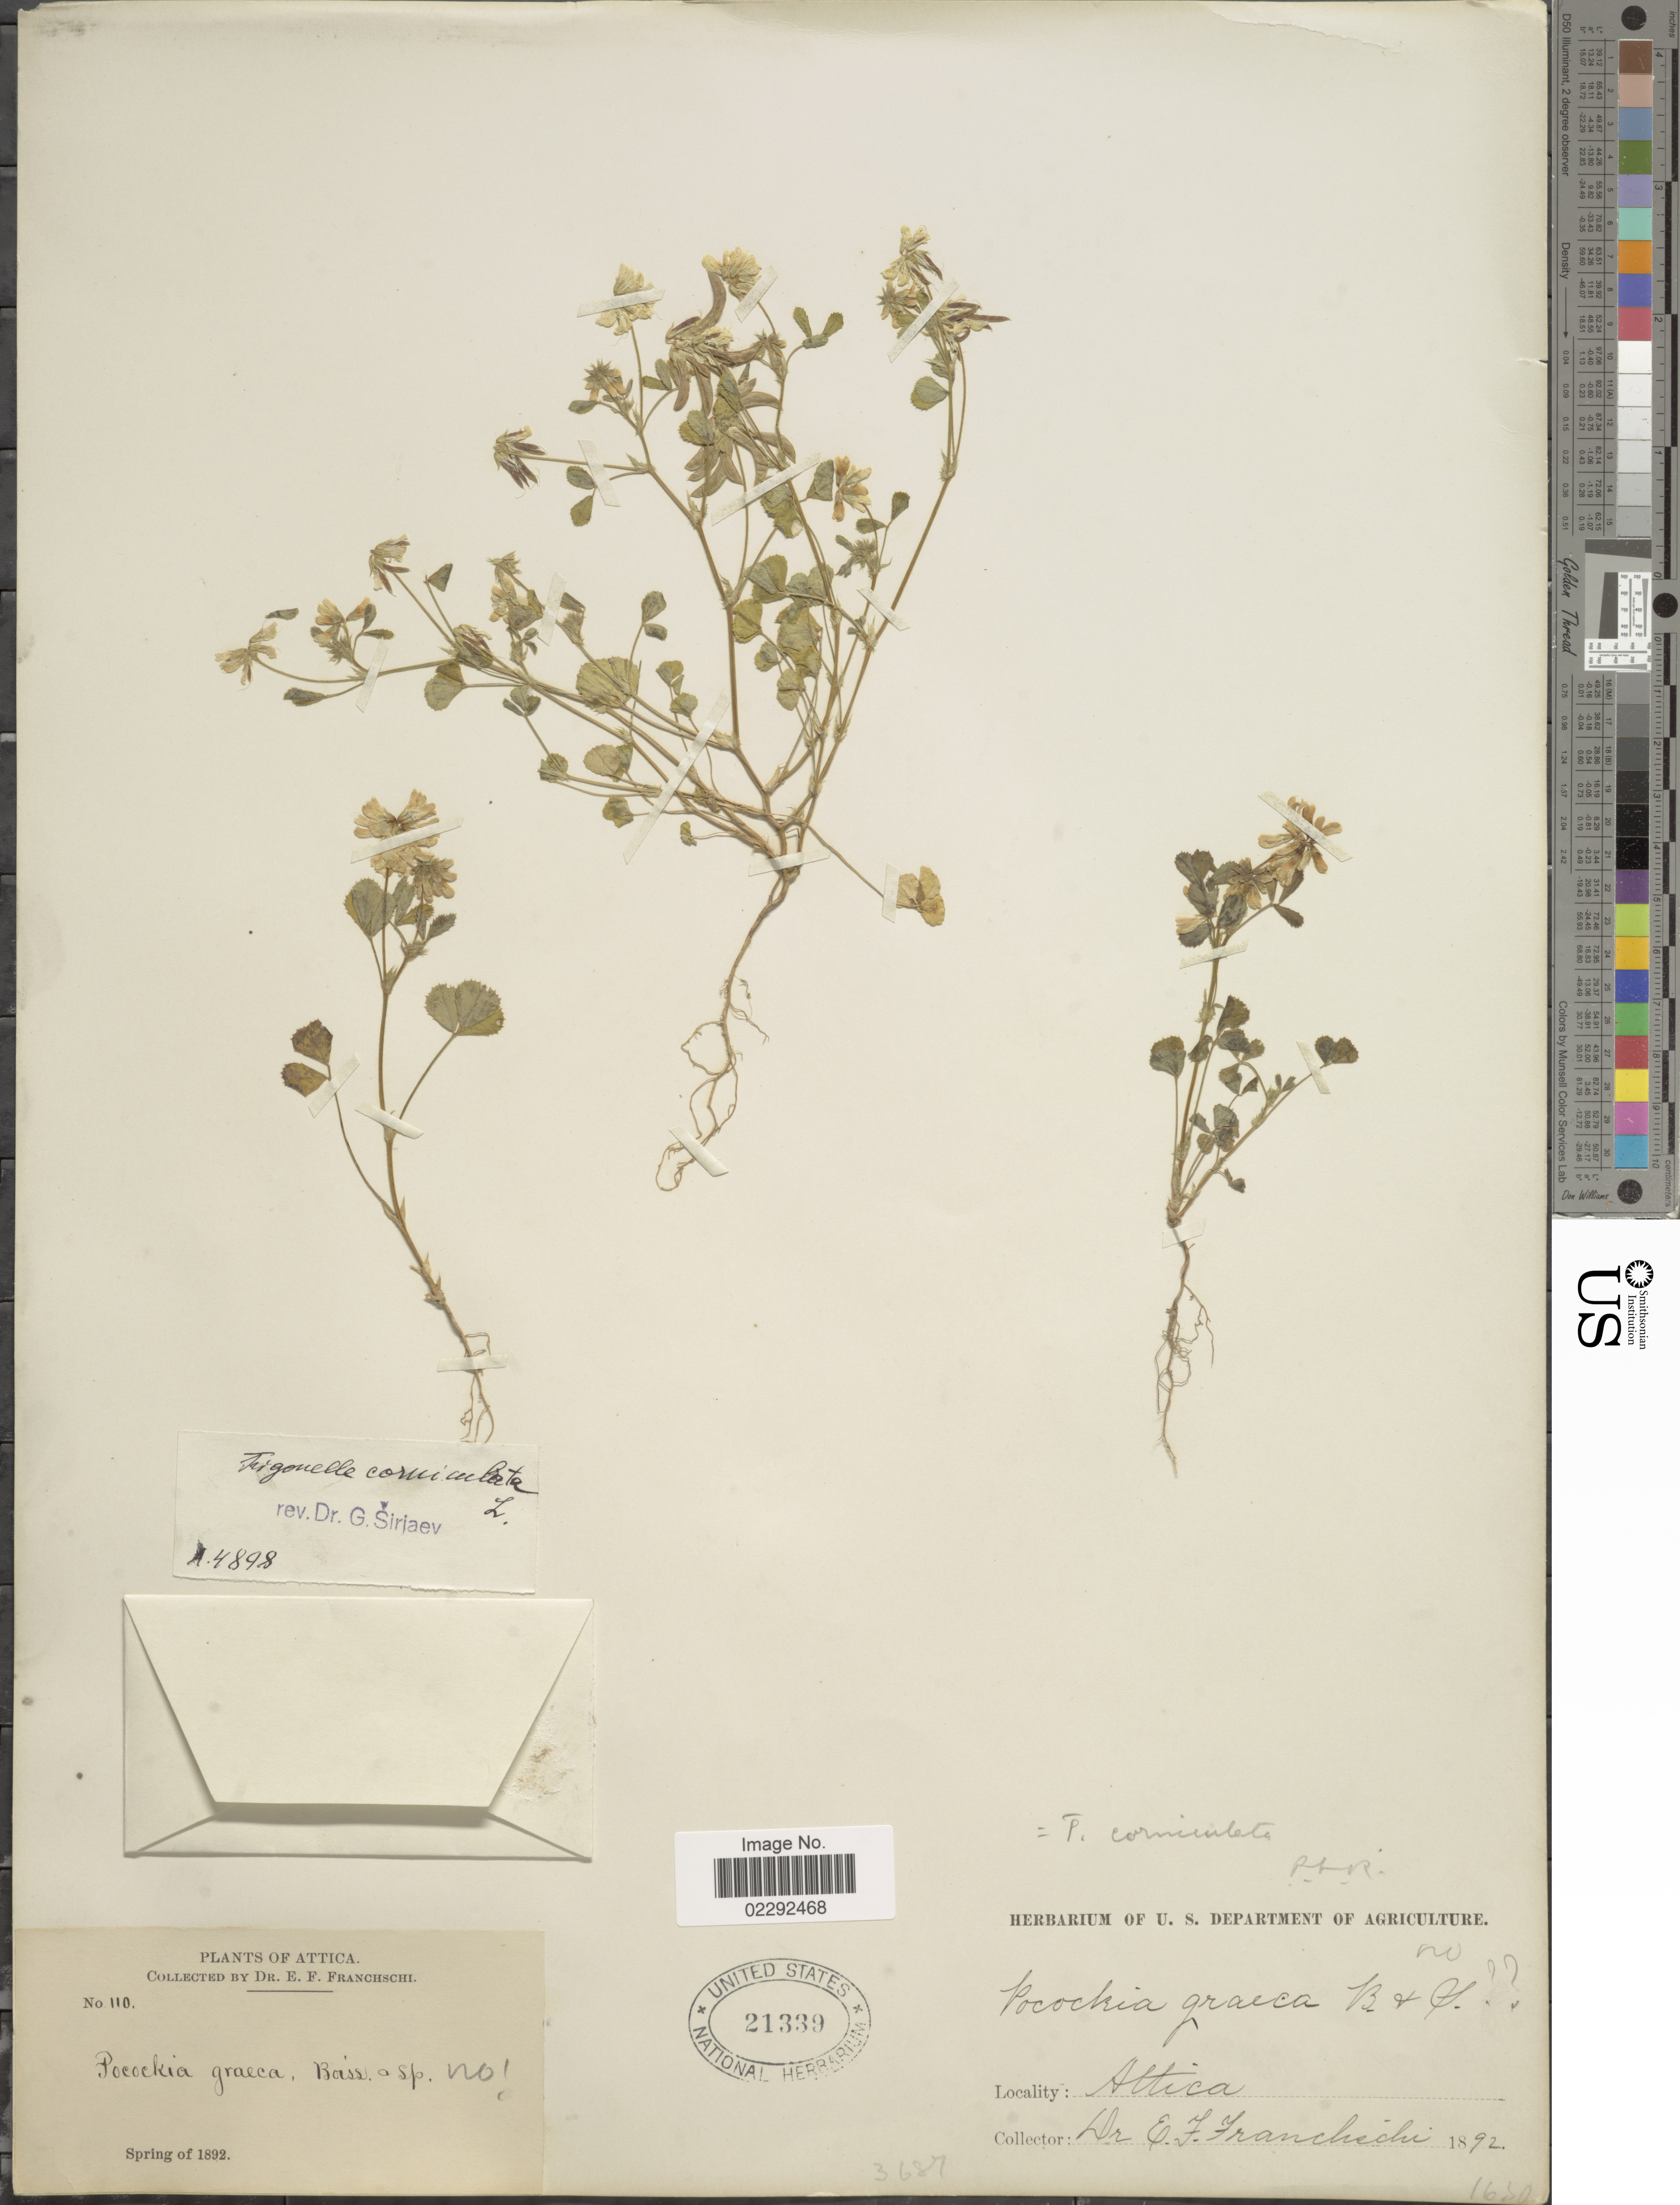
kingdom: Plantae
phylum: Tracheophyta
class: Magnoliopsida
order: Fabales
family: Fabaceae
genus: Trigonella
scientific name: Trigonella corniculata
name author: Sibth. & Sm.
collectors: E. Franchschi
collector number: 110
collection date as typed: Spring of 1892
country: Greece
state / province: Attica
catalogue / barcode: US 21339